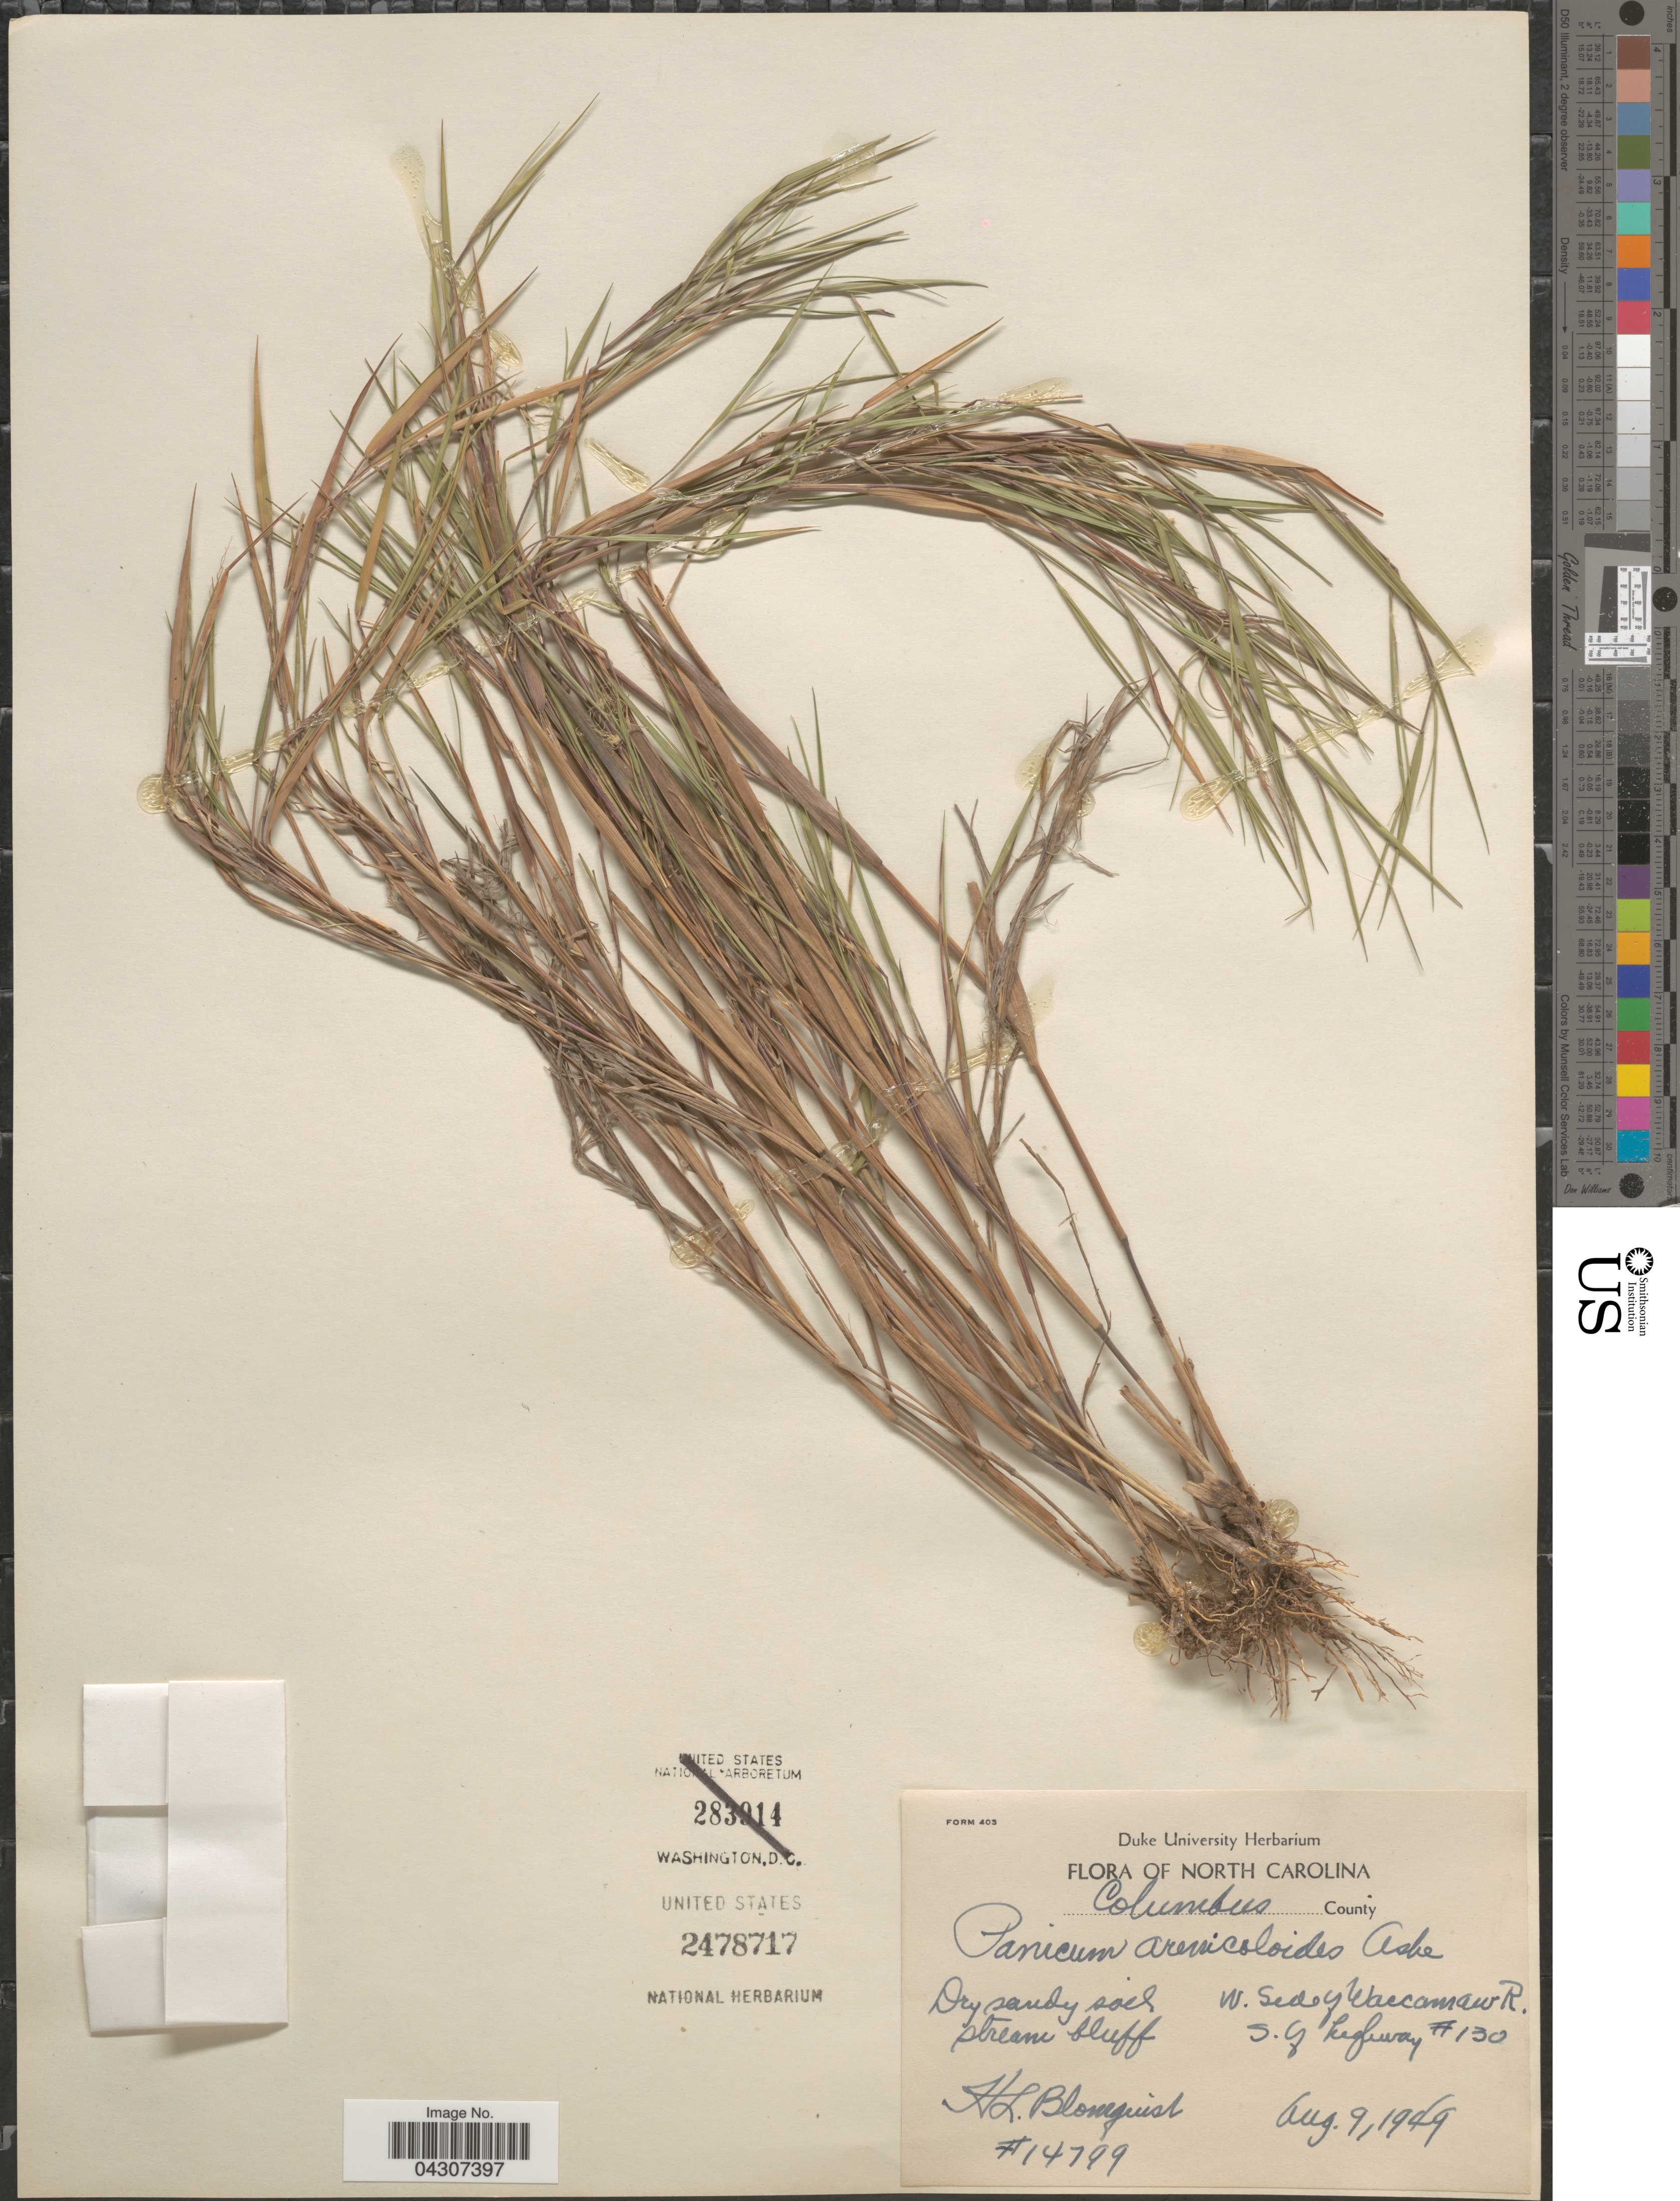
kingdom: Plantae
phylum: Tracheophyta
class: Liliopsida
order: Poales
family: Poaceae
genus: Dichanthelium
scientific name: Dichanthelium aciculare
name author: (Desv. ex Poir.) Gould & C.A. Clark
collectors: H. Blomquist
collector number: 14799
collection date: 1949-08-09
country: United States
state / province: North Carolina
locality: Columbus County. Dry sandy soil. W. Side of Waccamaw R. Stream bluff. S. of highway #130.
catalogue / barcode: US 2478717